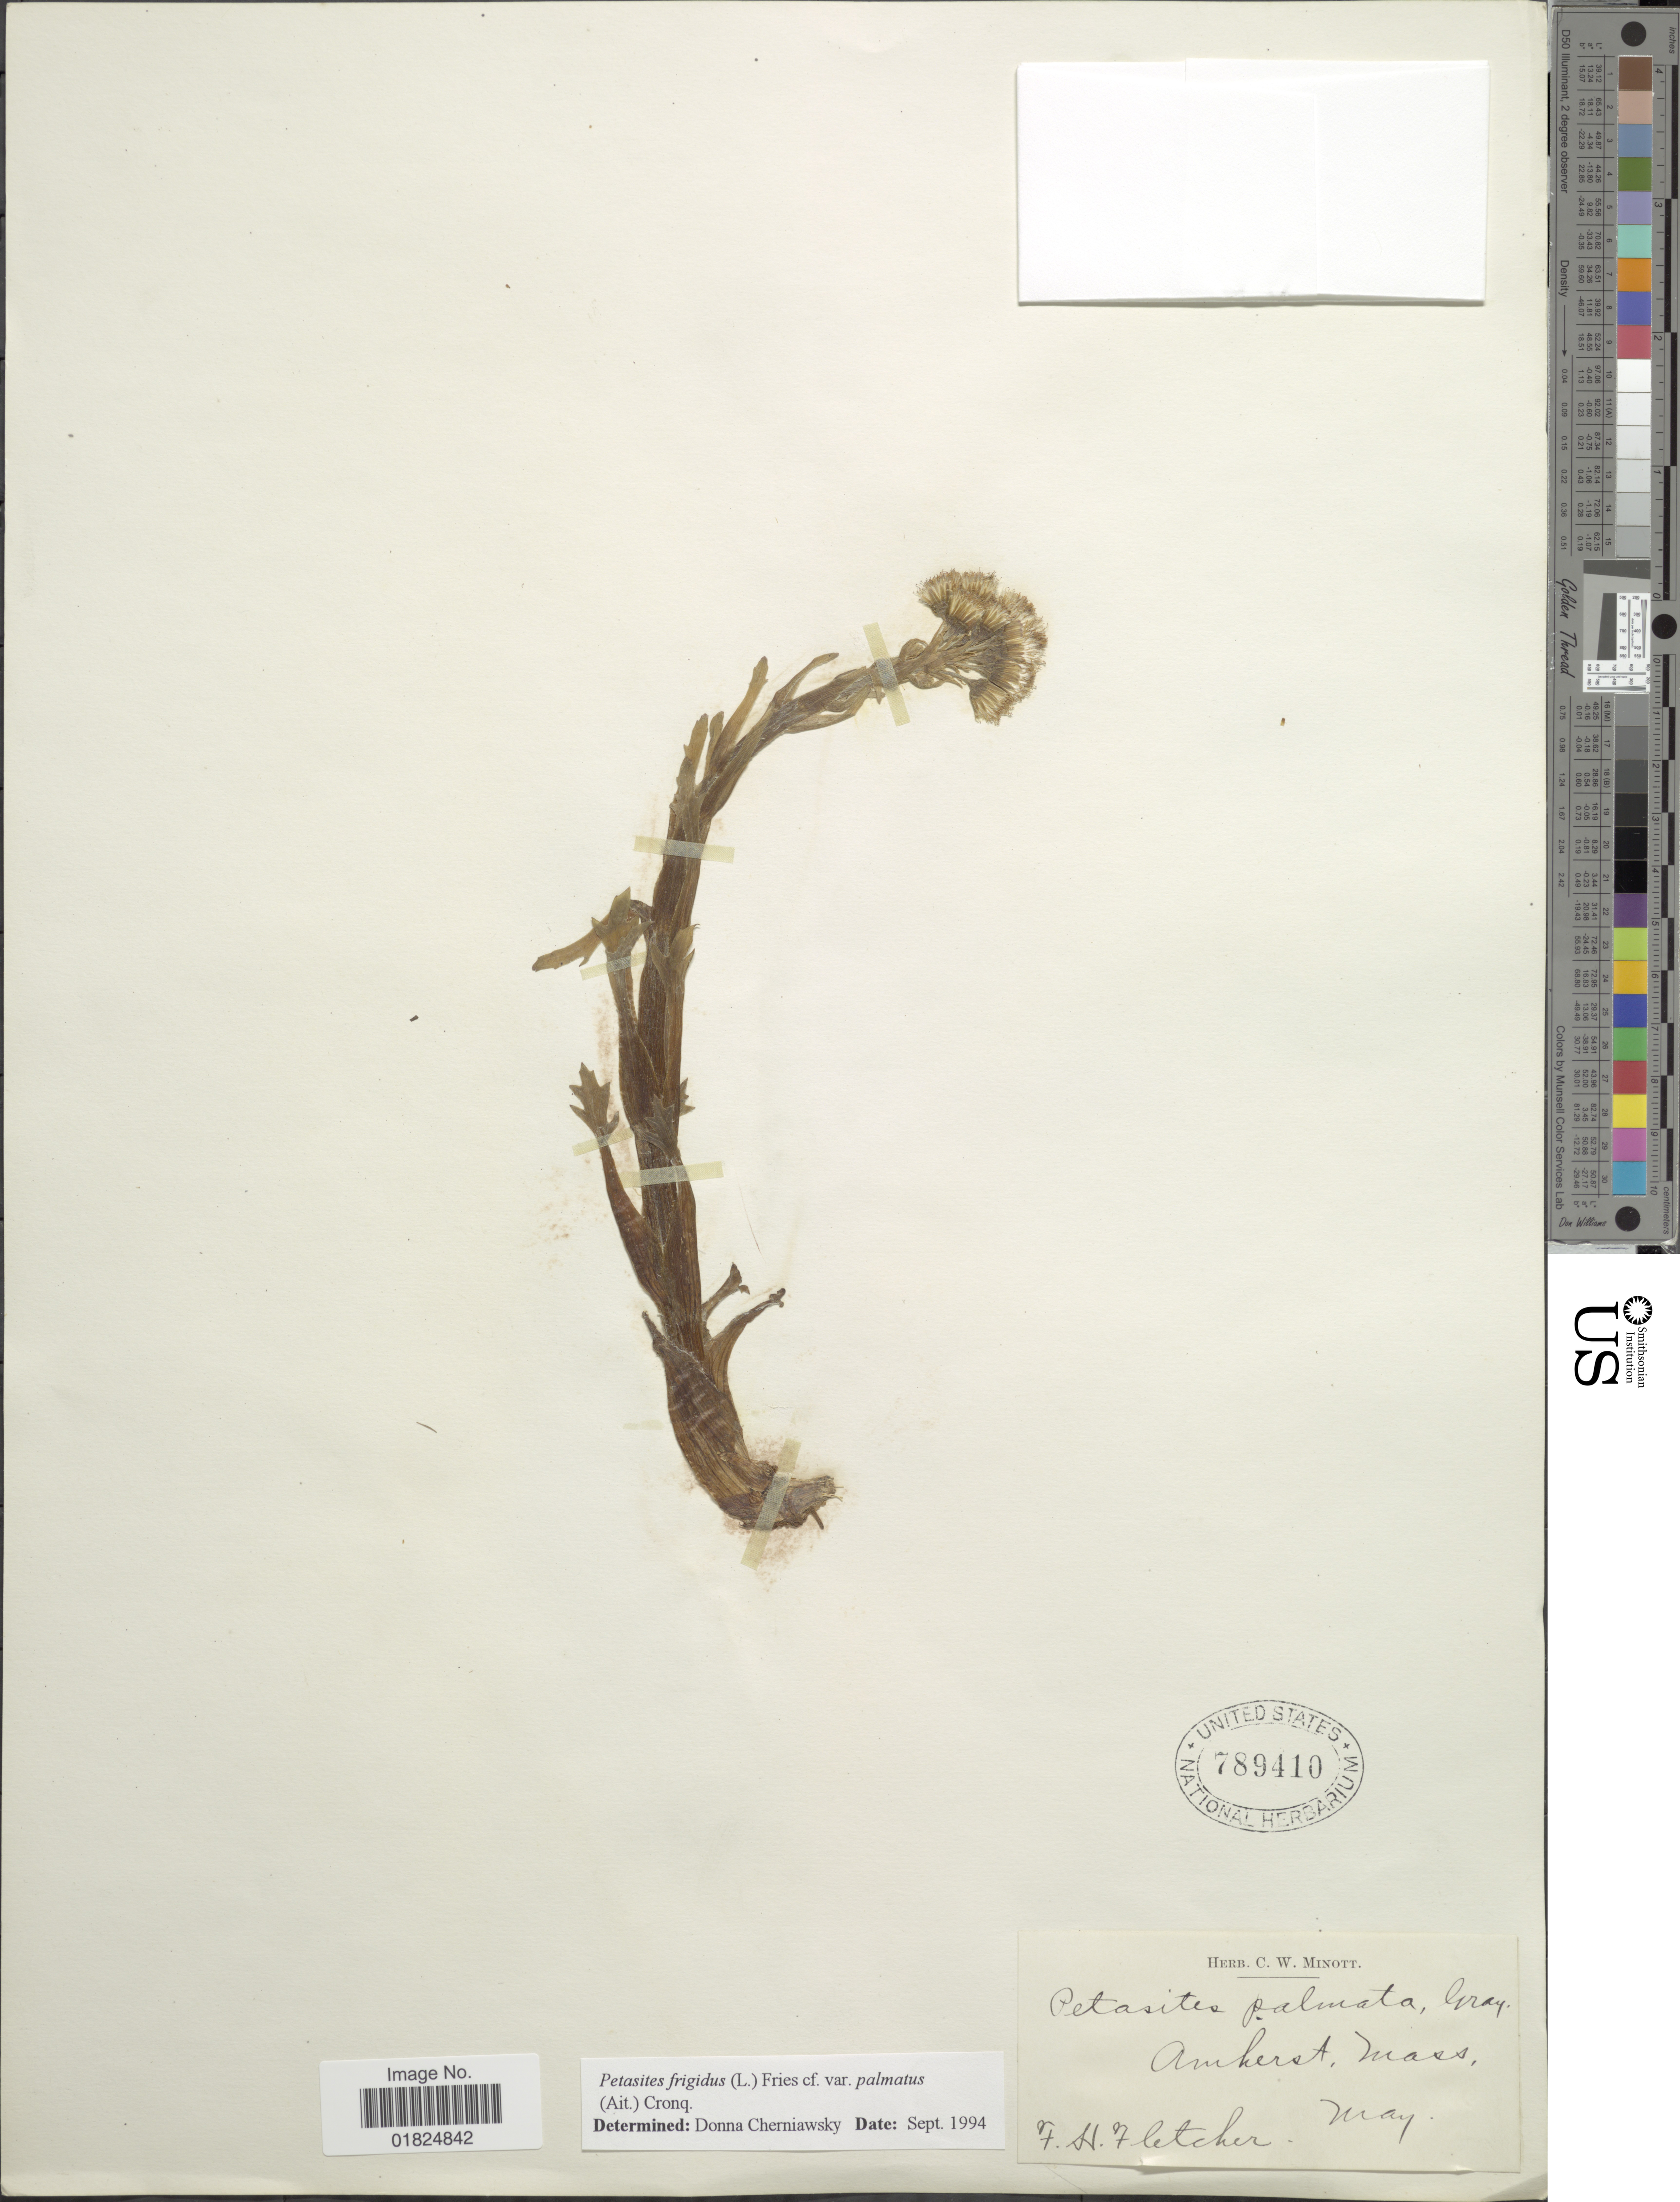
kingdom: Plantae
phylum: Tracheophyta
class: Magnoliopsida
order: Asterales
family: Asteraceae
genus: Petasites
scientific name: Petasites frigidus var. palmatus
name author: (Aiton) Cody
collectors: F. Fletcher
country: United States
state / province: Massachusetts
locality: Amkerst, Mass.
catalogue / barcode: US 789410